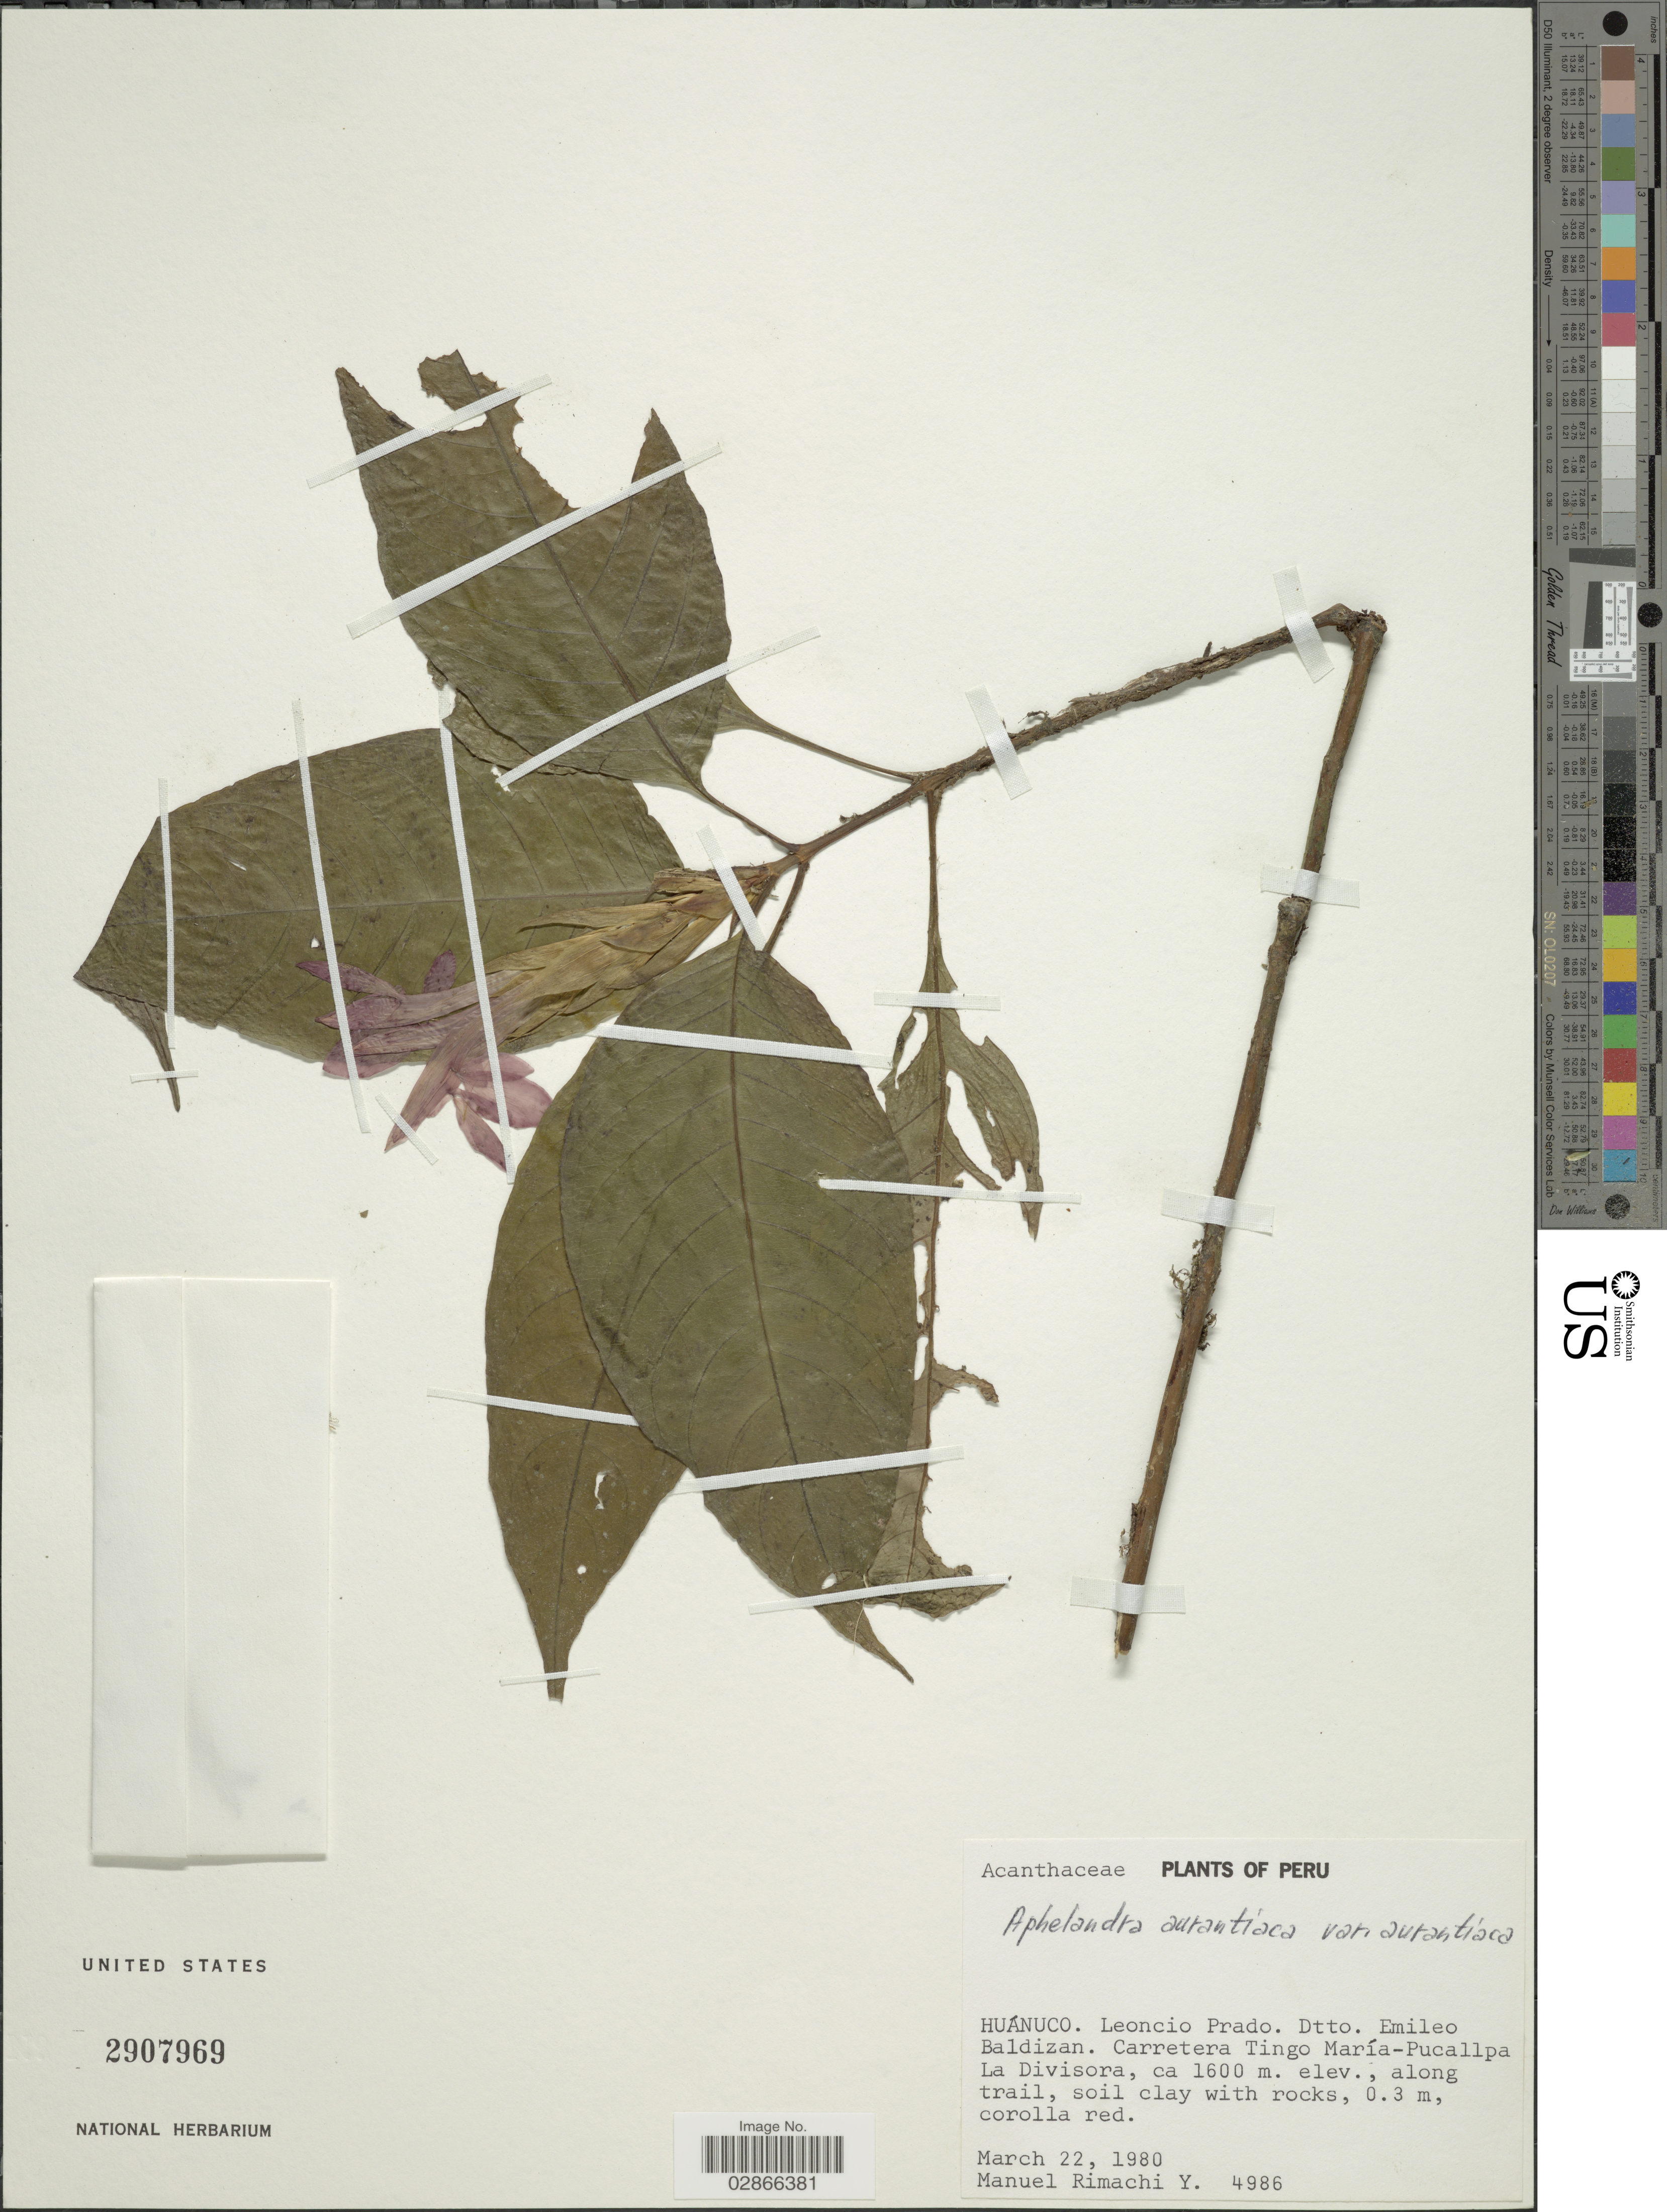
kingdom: Plantae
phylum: Tracheophyta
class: Magnoliopsida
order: Lamiales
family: Acanthaceae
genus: Aphelandra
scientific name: Aphelandra aurantiaca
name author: (Scheidw.) Lindl.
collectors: M. Rimachi Y.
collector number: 4986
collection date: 1980-03-22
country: Peru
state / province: Huánuco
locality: Leoncio Prado. Dtto. Emileo Baldizan. Carretera Tingo María-Pucallpa. La Divisora.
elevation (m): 1600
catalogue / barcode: US 2907969